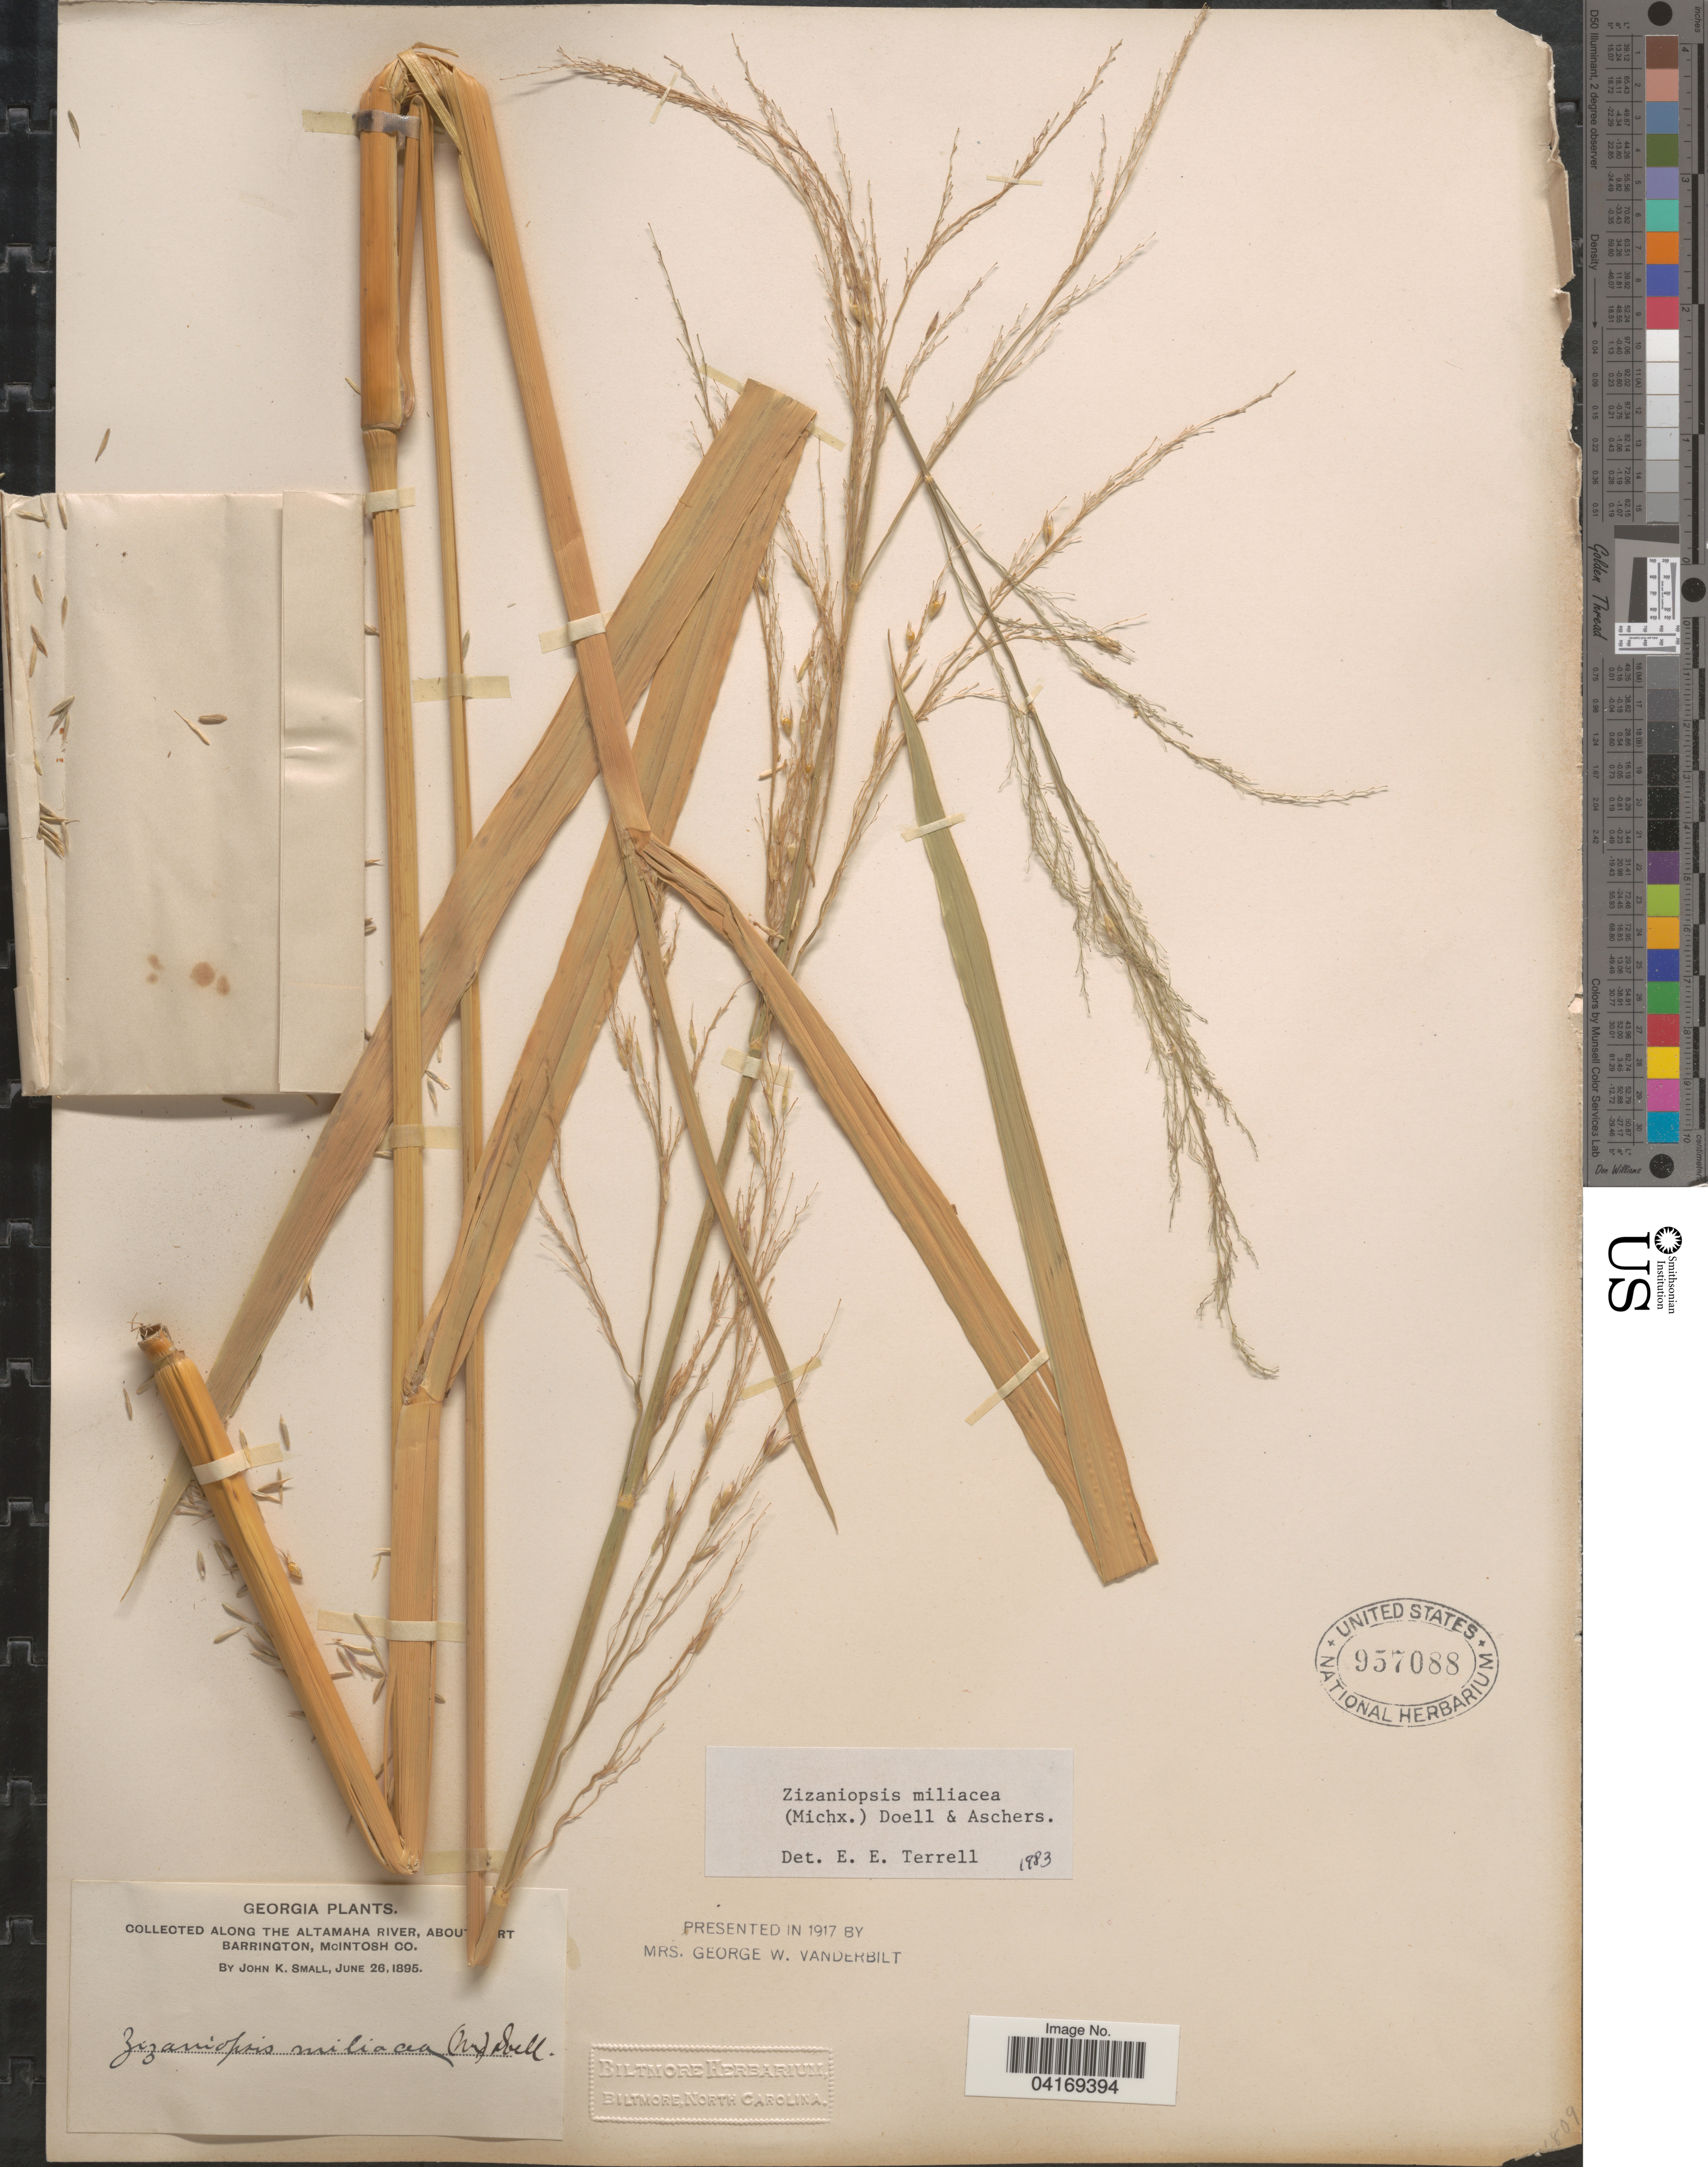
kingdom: Plantae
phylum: Tracheophyta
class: Liliopsida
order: Poales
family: Poaceae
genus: Zizaniopsis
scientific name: Zizaniopsis miliacea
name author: (Michx.) Döll & Asch.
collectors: J. K. Small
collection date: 1895-06-26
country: United States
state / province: Georgia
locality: Along the Altamaha River, about Fort Barrington, McIntosh Co.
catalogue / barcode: US 957088